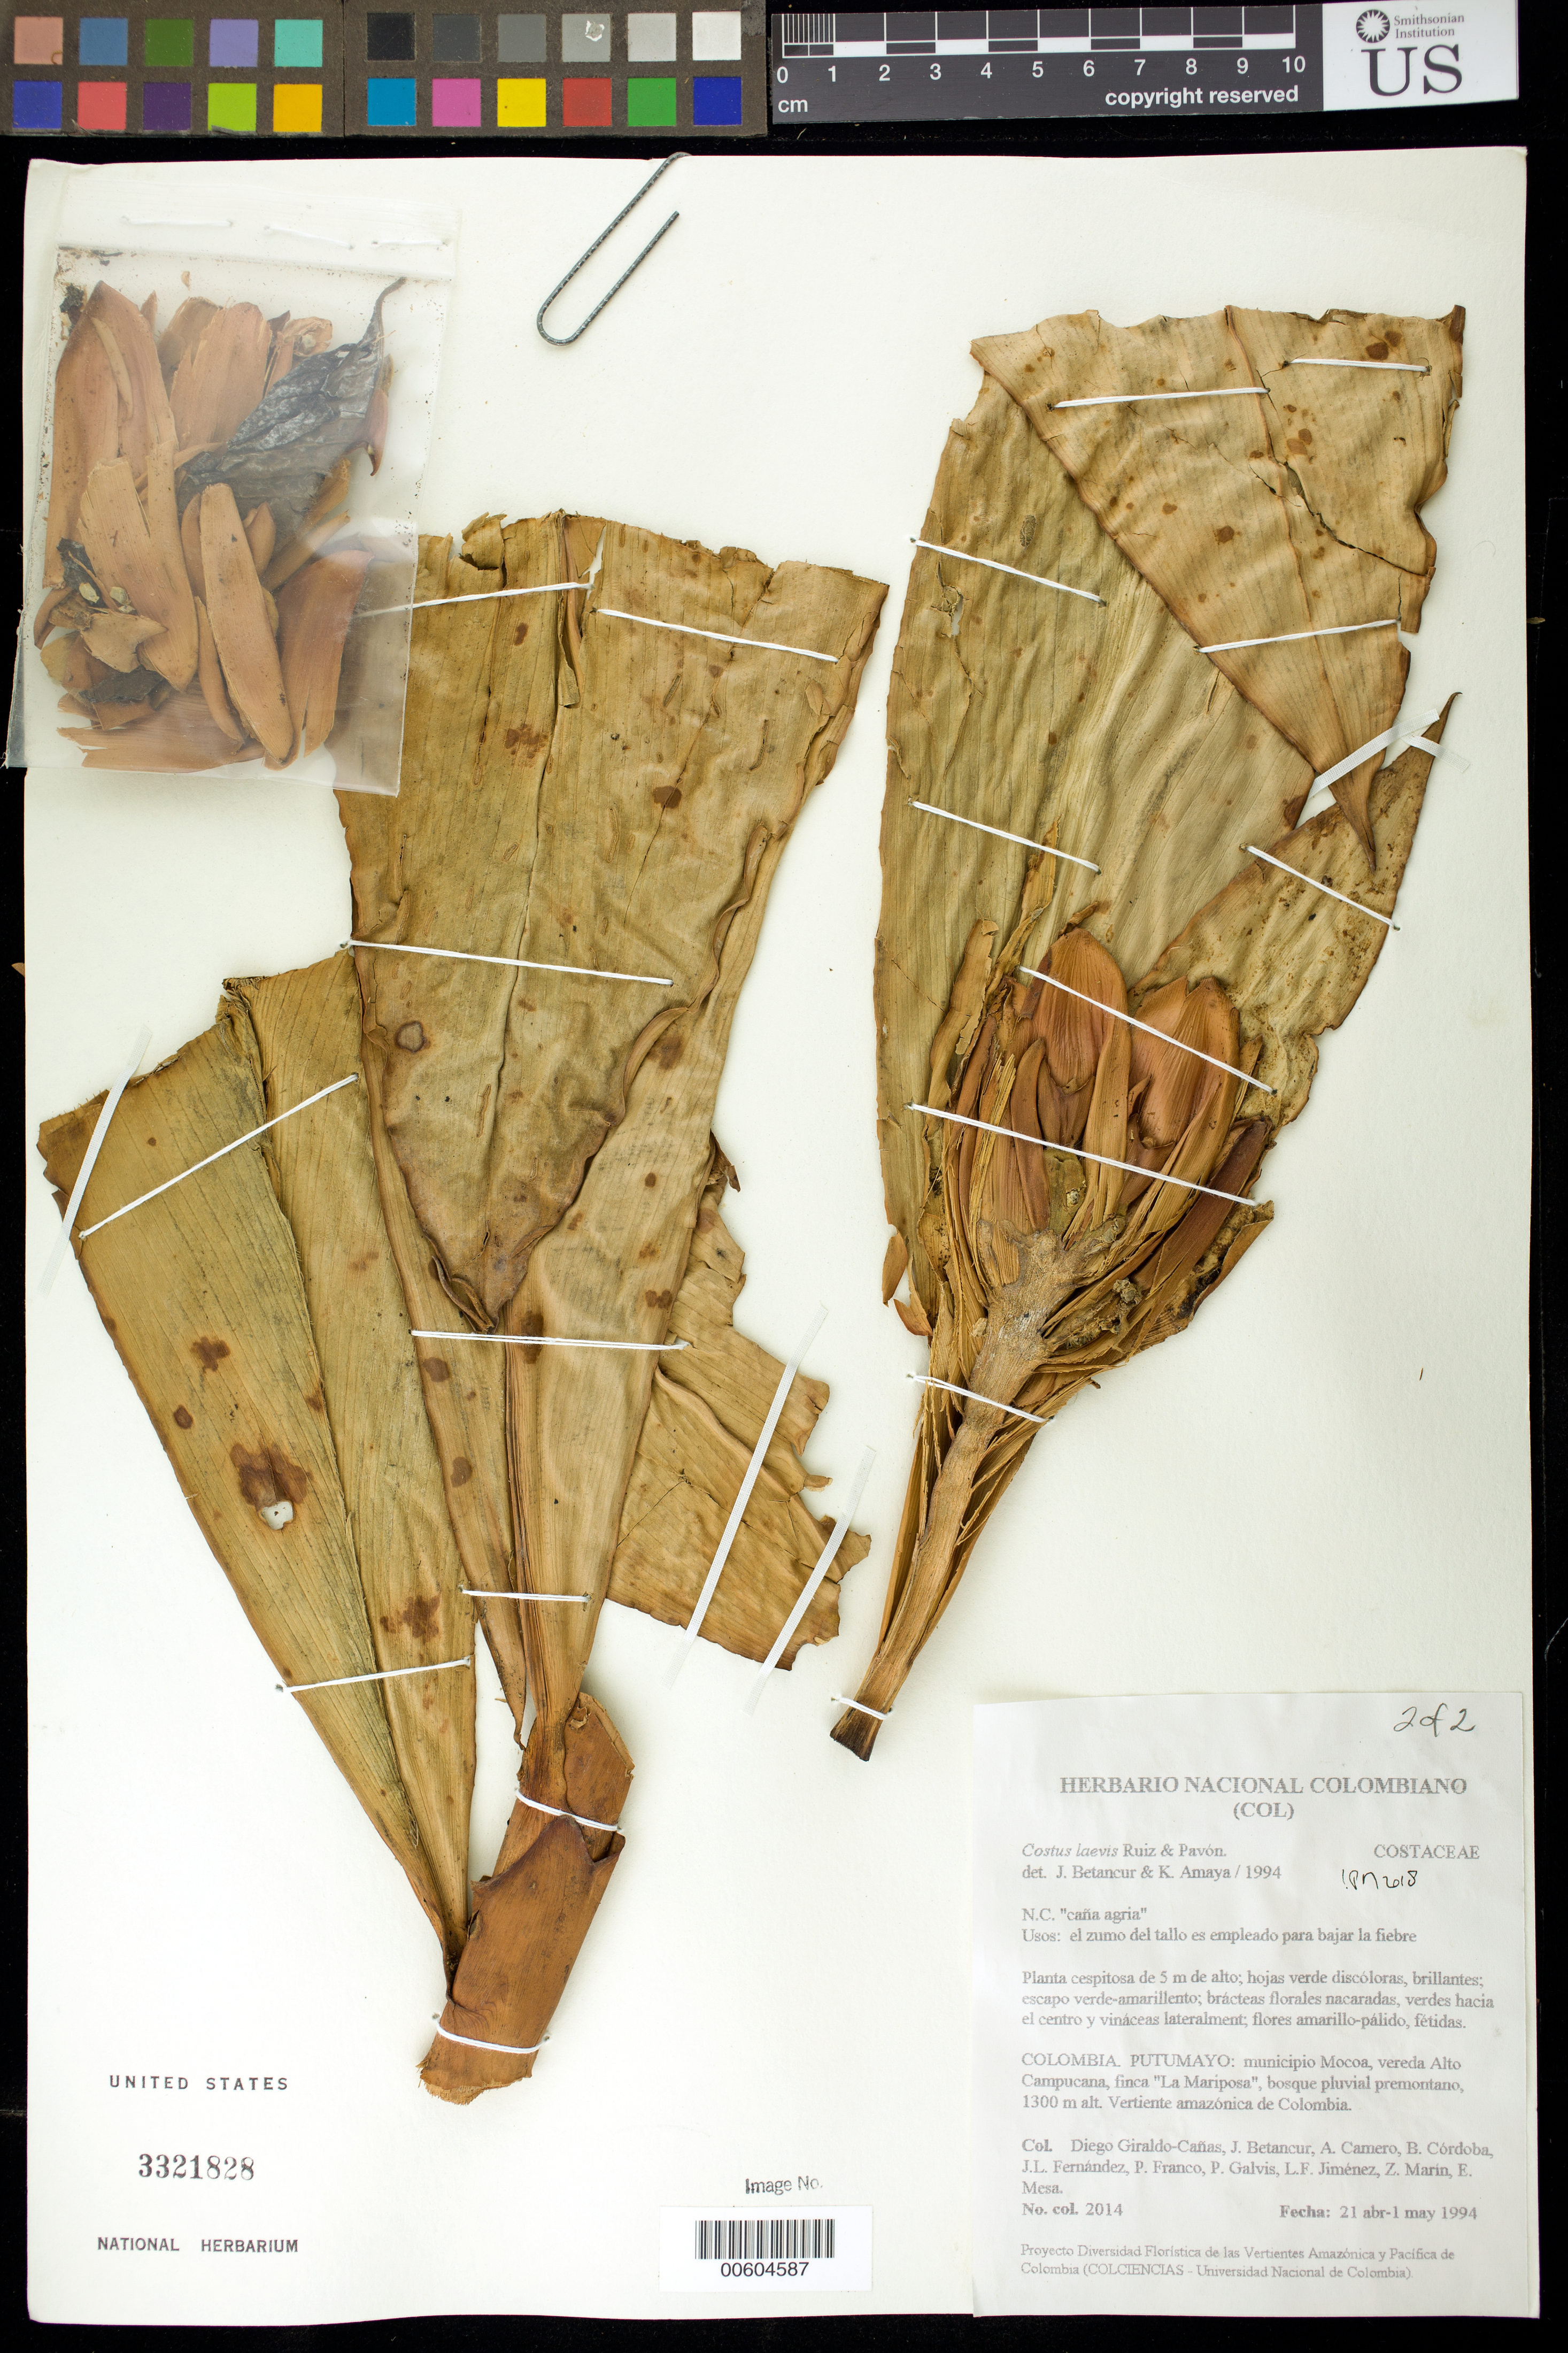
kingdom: Plantae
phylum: Tracheophyta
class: Liliopsida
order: Zingiberales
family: Costaceae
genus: Costus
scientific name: Costus laevis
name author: Ruiz & Pav.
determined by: Betancur, J. C.; Amaya, K.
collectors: D. A. Giraldo-Cañas, J. C. Betancur, A. A. Camero & et al.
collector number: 2014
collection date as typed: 21 Apr 1994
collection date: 1994-04-21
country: Colombia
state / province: Putumayo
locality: Mocoa, Alto Campucana road, finca La Mariposa, premontane rain forest.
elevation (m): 1300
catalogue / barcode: US 3321828